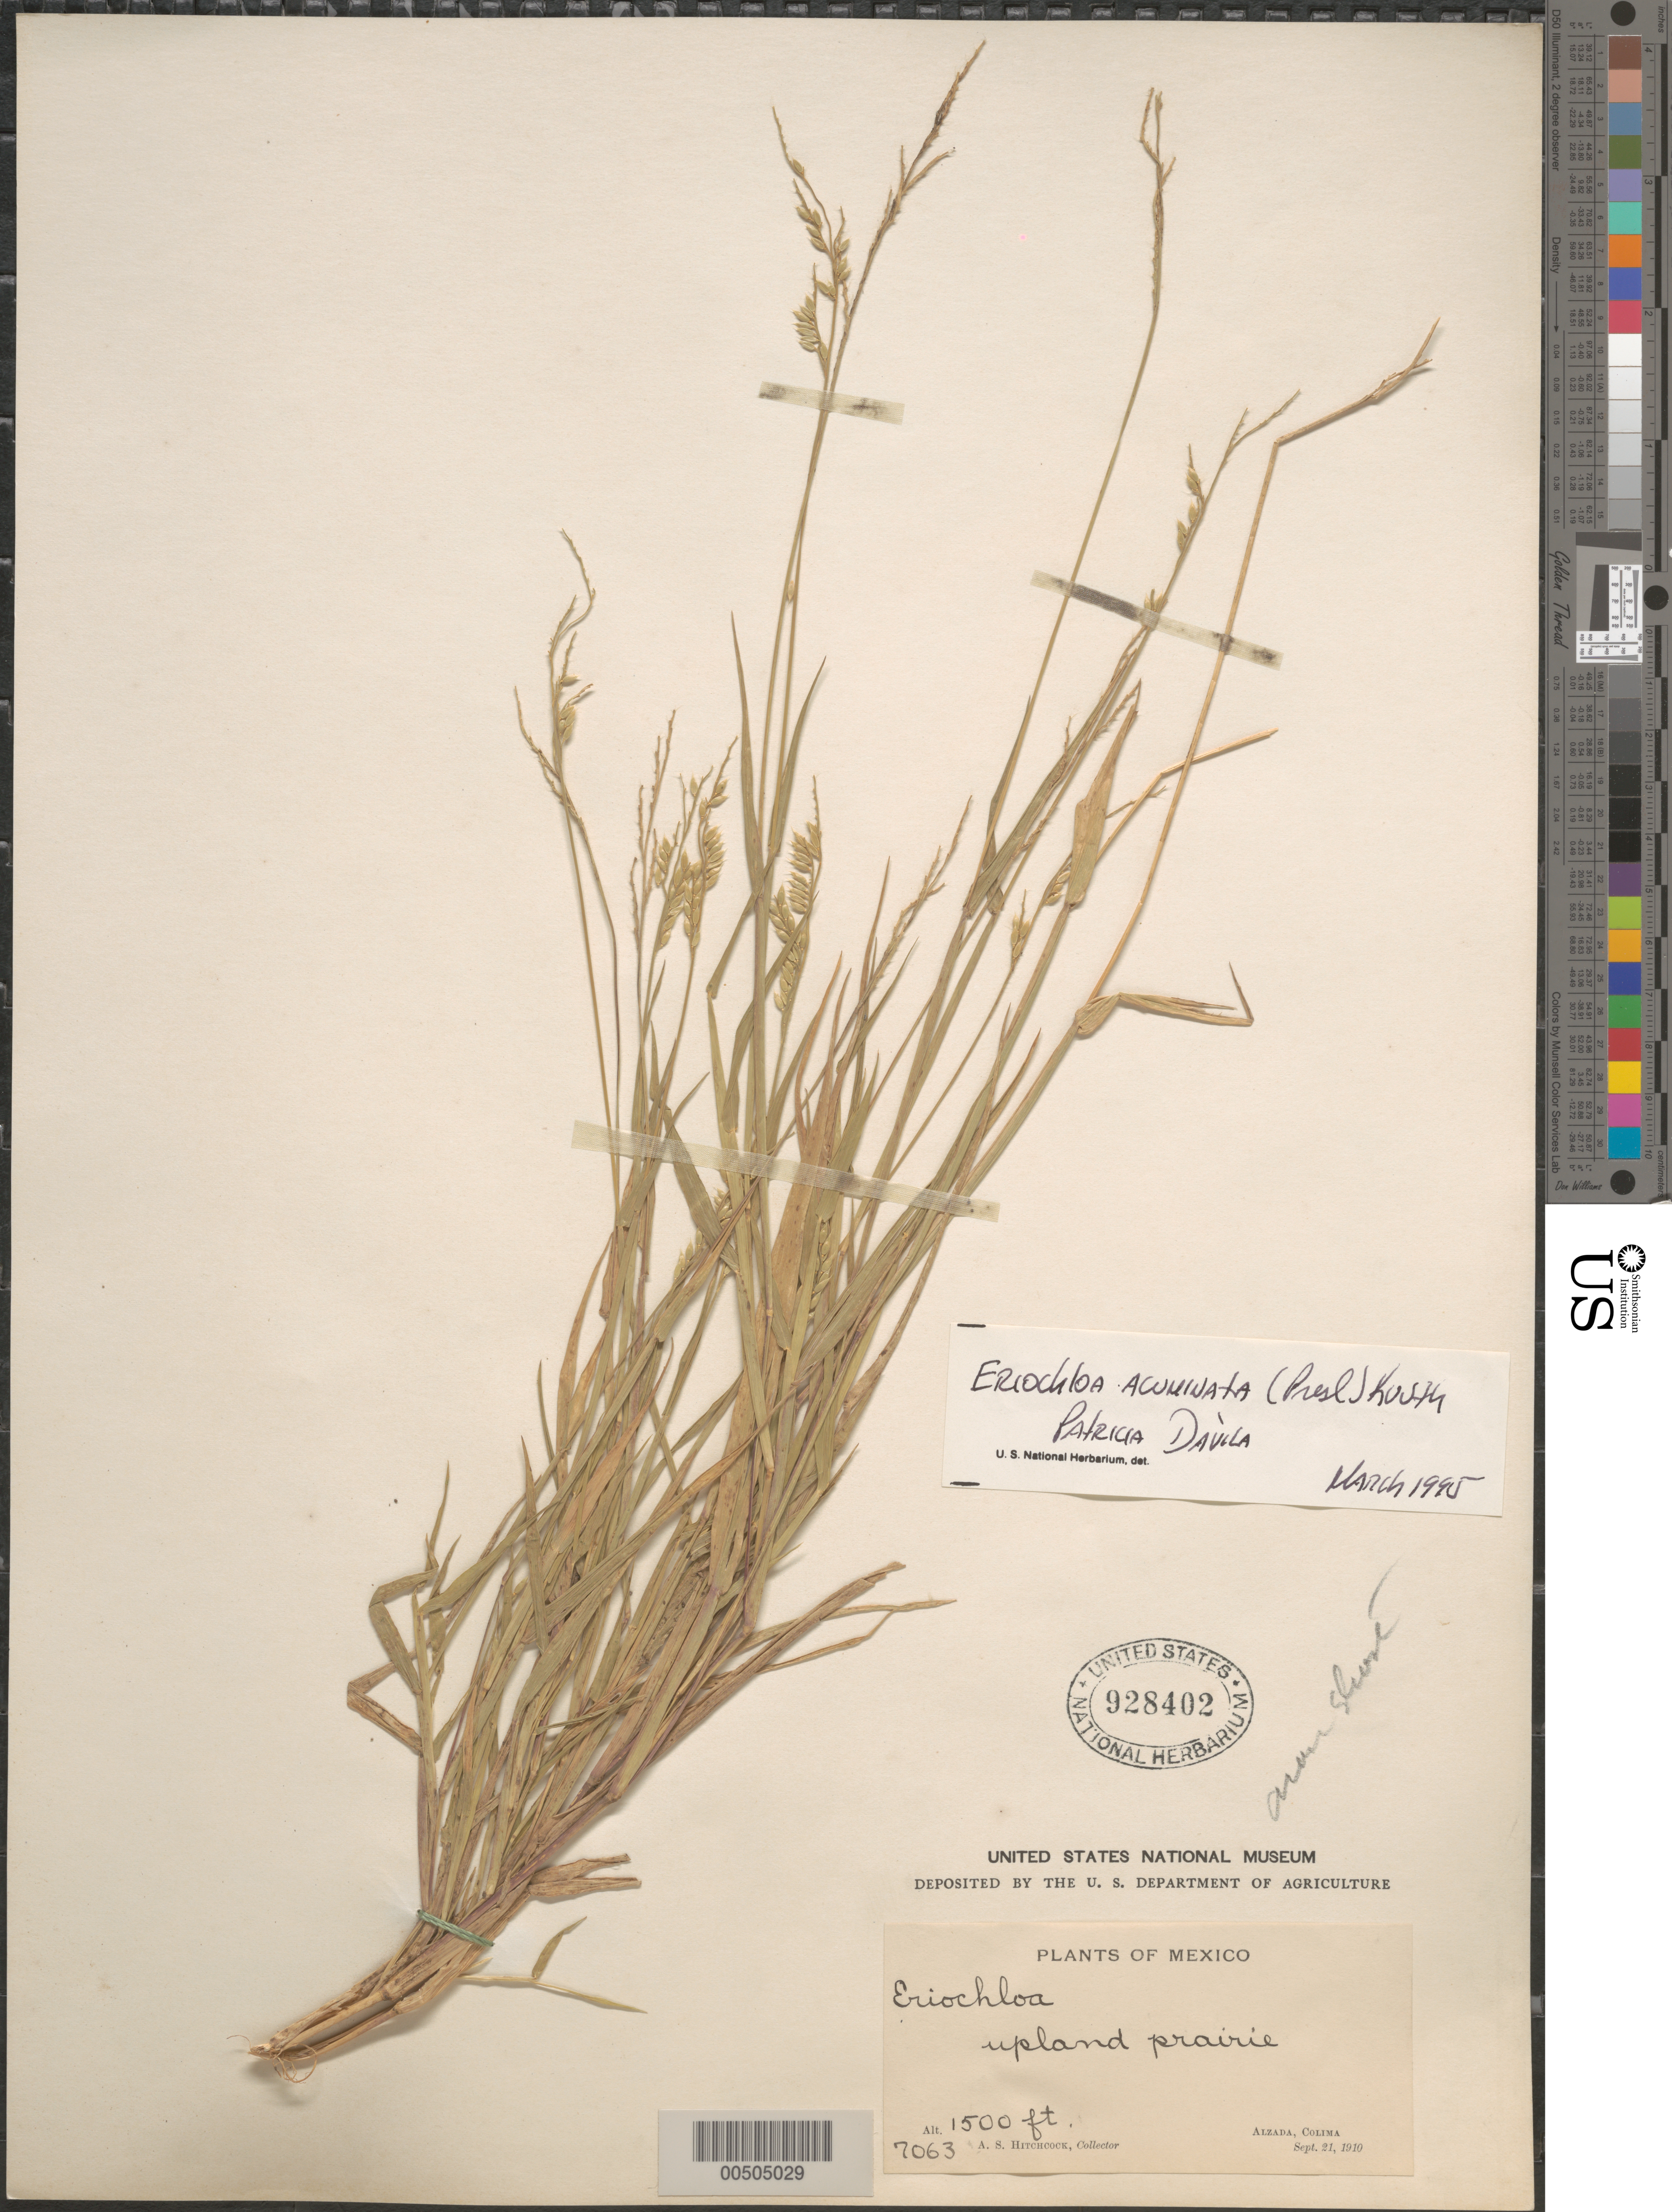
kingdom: Plantae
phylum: Tracheophyta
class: Liliopsida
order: Poales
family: Poaceae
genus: Eriochloa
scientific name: Eriochloa acuminata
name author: (J. Presl) Kunth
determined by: Dávila, P. D.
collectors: A. S. Hitchcock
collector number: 7063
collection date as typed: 21 Sep 1910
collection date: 1910-09-21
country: Mexico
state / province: Colima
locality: Alzada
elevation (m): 457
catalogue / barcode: US 928402